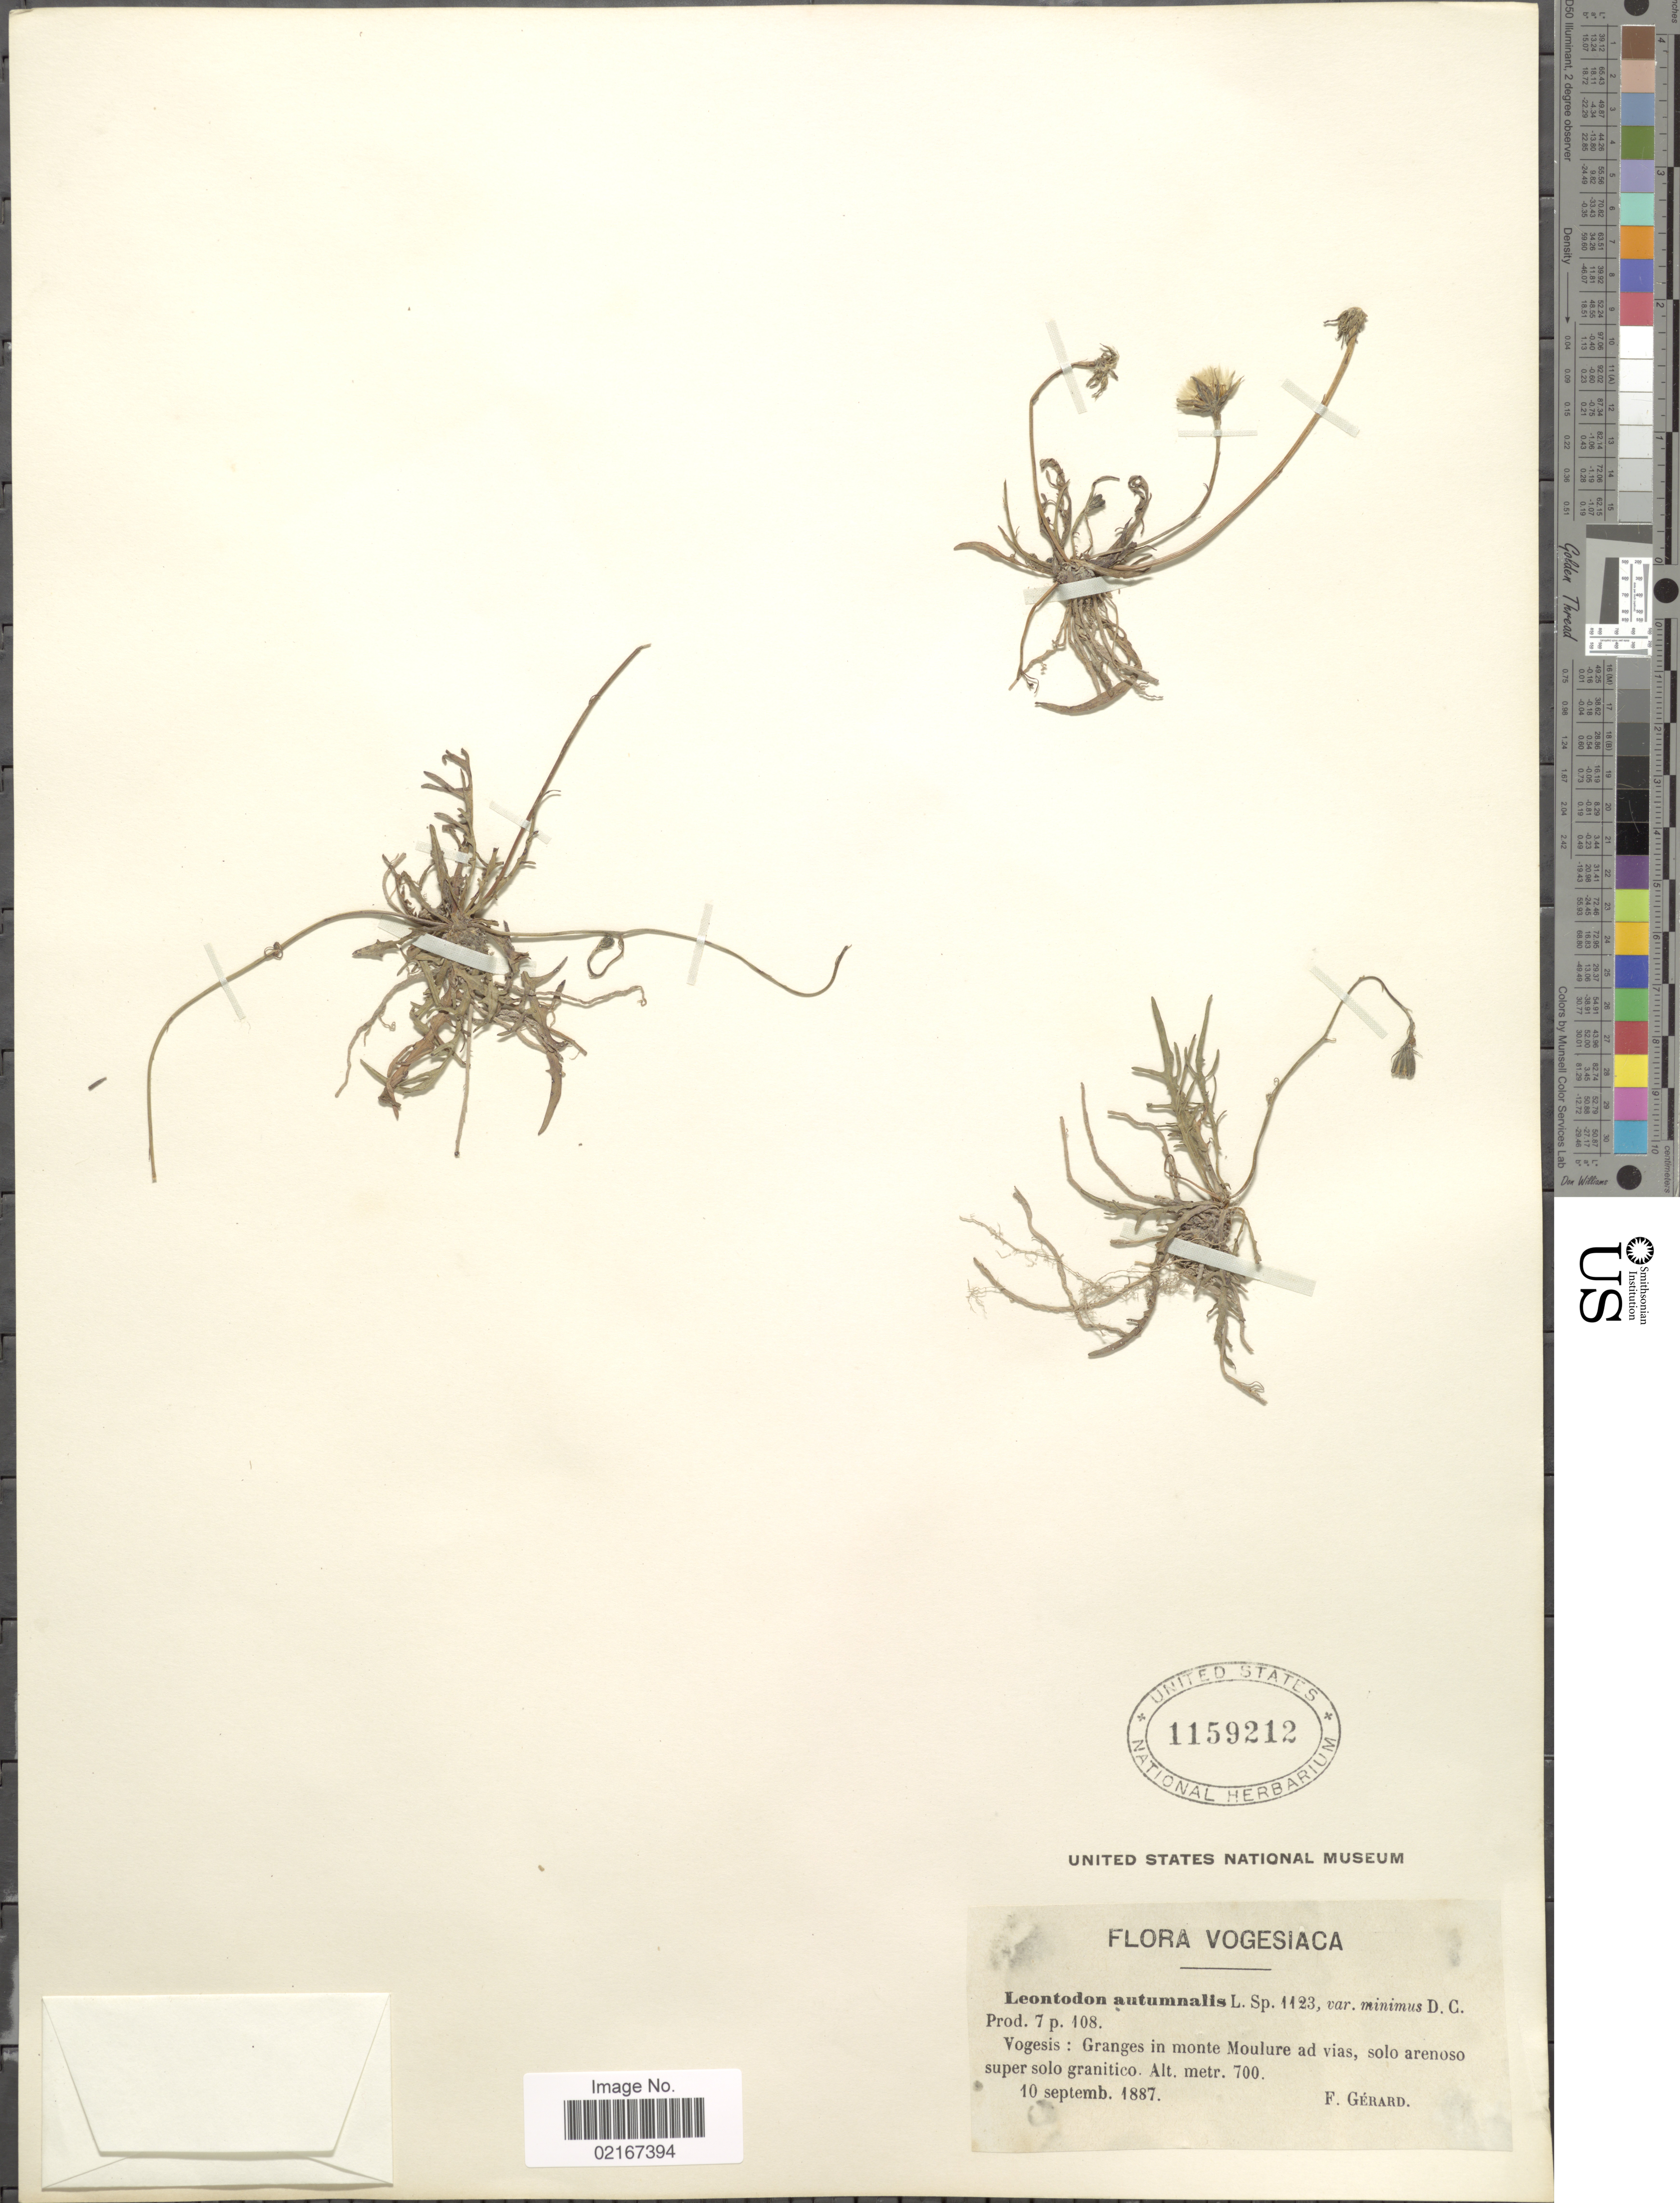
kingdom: Plantae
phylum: Tracheophyta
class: Magnoliopsida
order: Asterales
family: Asteraceae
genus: Scorzoneroides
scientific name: Scorzoneroides autumnalis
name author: (L.) Moench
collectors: F. Gérard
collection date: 1887-09-10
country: France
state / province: Grand Est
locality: Vogesiaca, Vogesis, Granges in monte Moulure ad vias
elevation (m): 700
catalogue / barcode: US 1159212